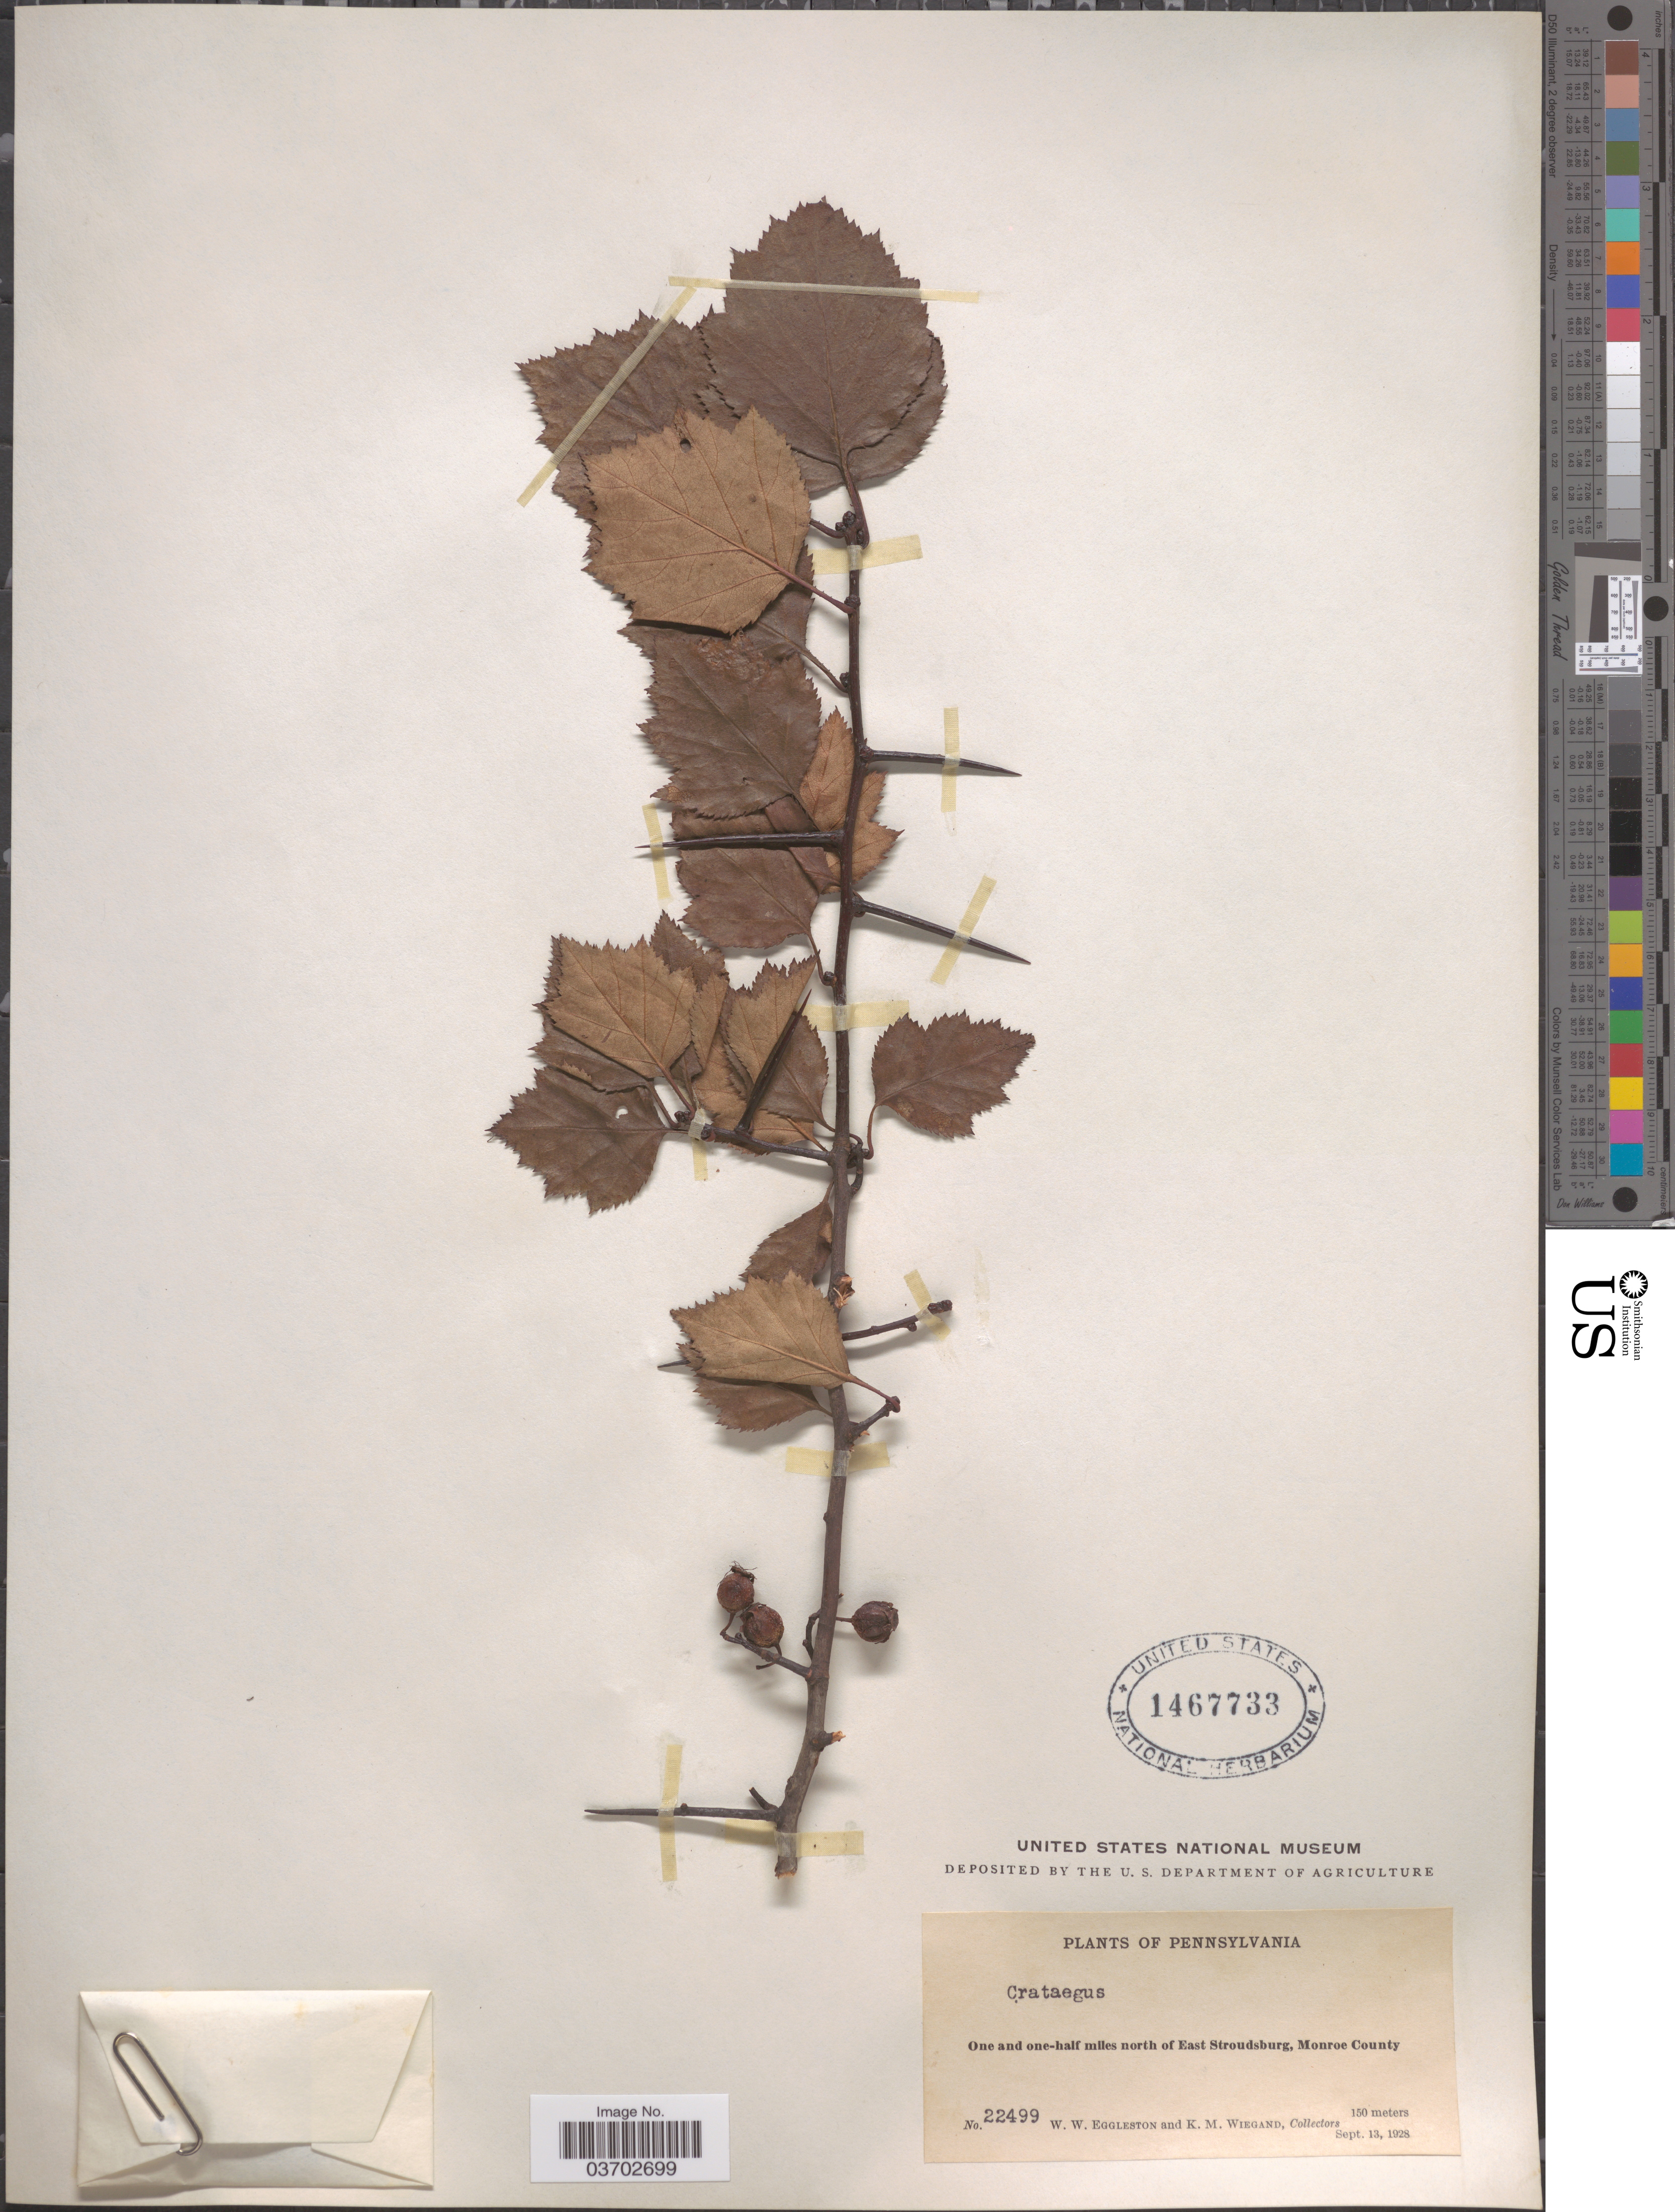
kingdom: Plantae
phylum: Tracheophyta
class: Magnoliopsida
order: Rosales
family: Rosaceae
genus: Crataegus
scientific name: Crataegus sp.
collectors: W. W. Eggleston & K. M. Wiegand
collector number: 22499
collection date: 1928-09-13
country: United States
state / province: Pennsylvania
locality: One and one-half miles north of East Stroudsburg, Monroe County.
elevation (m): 150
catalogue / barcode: US 1467733